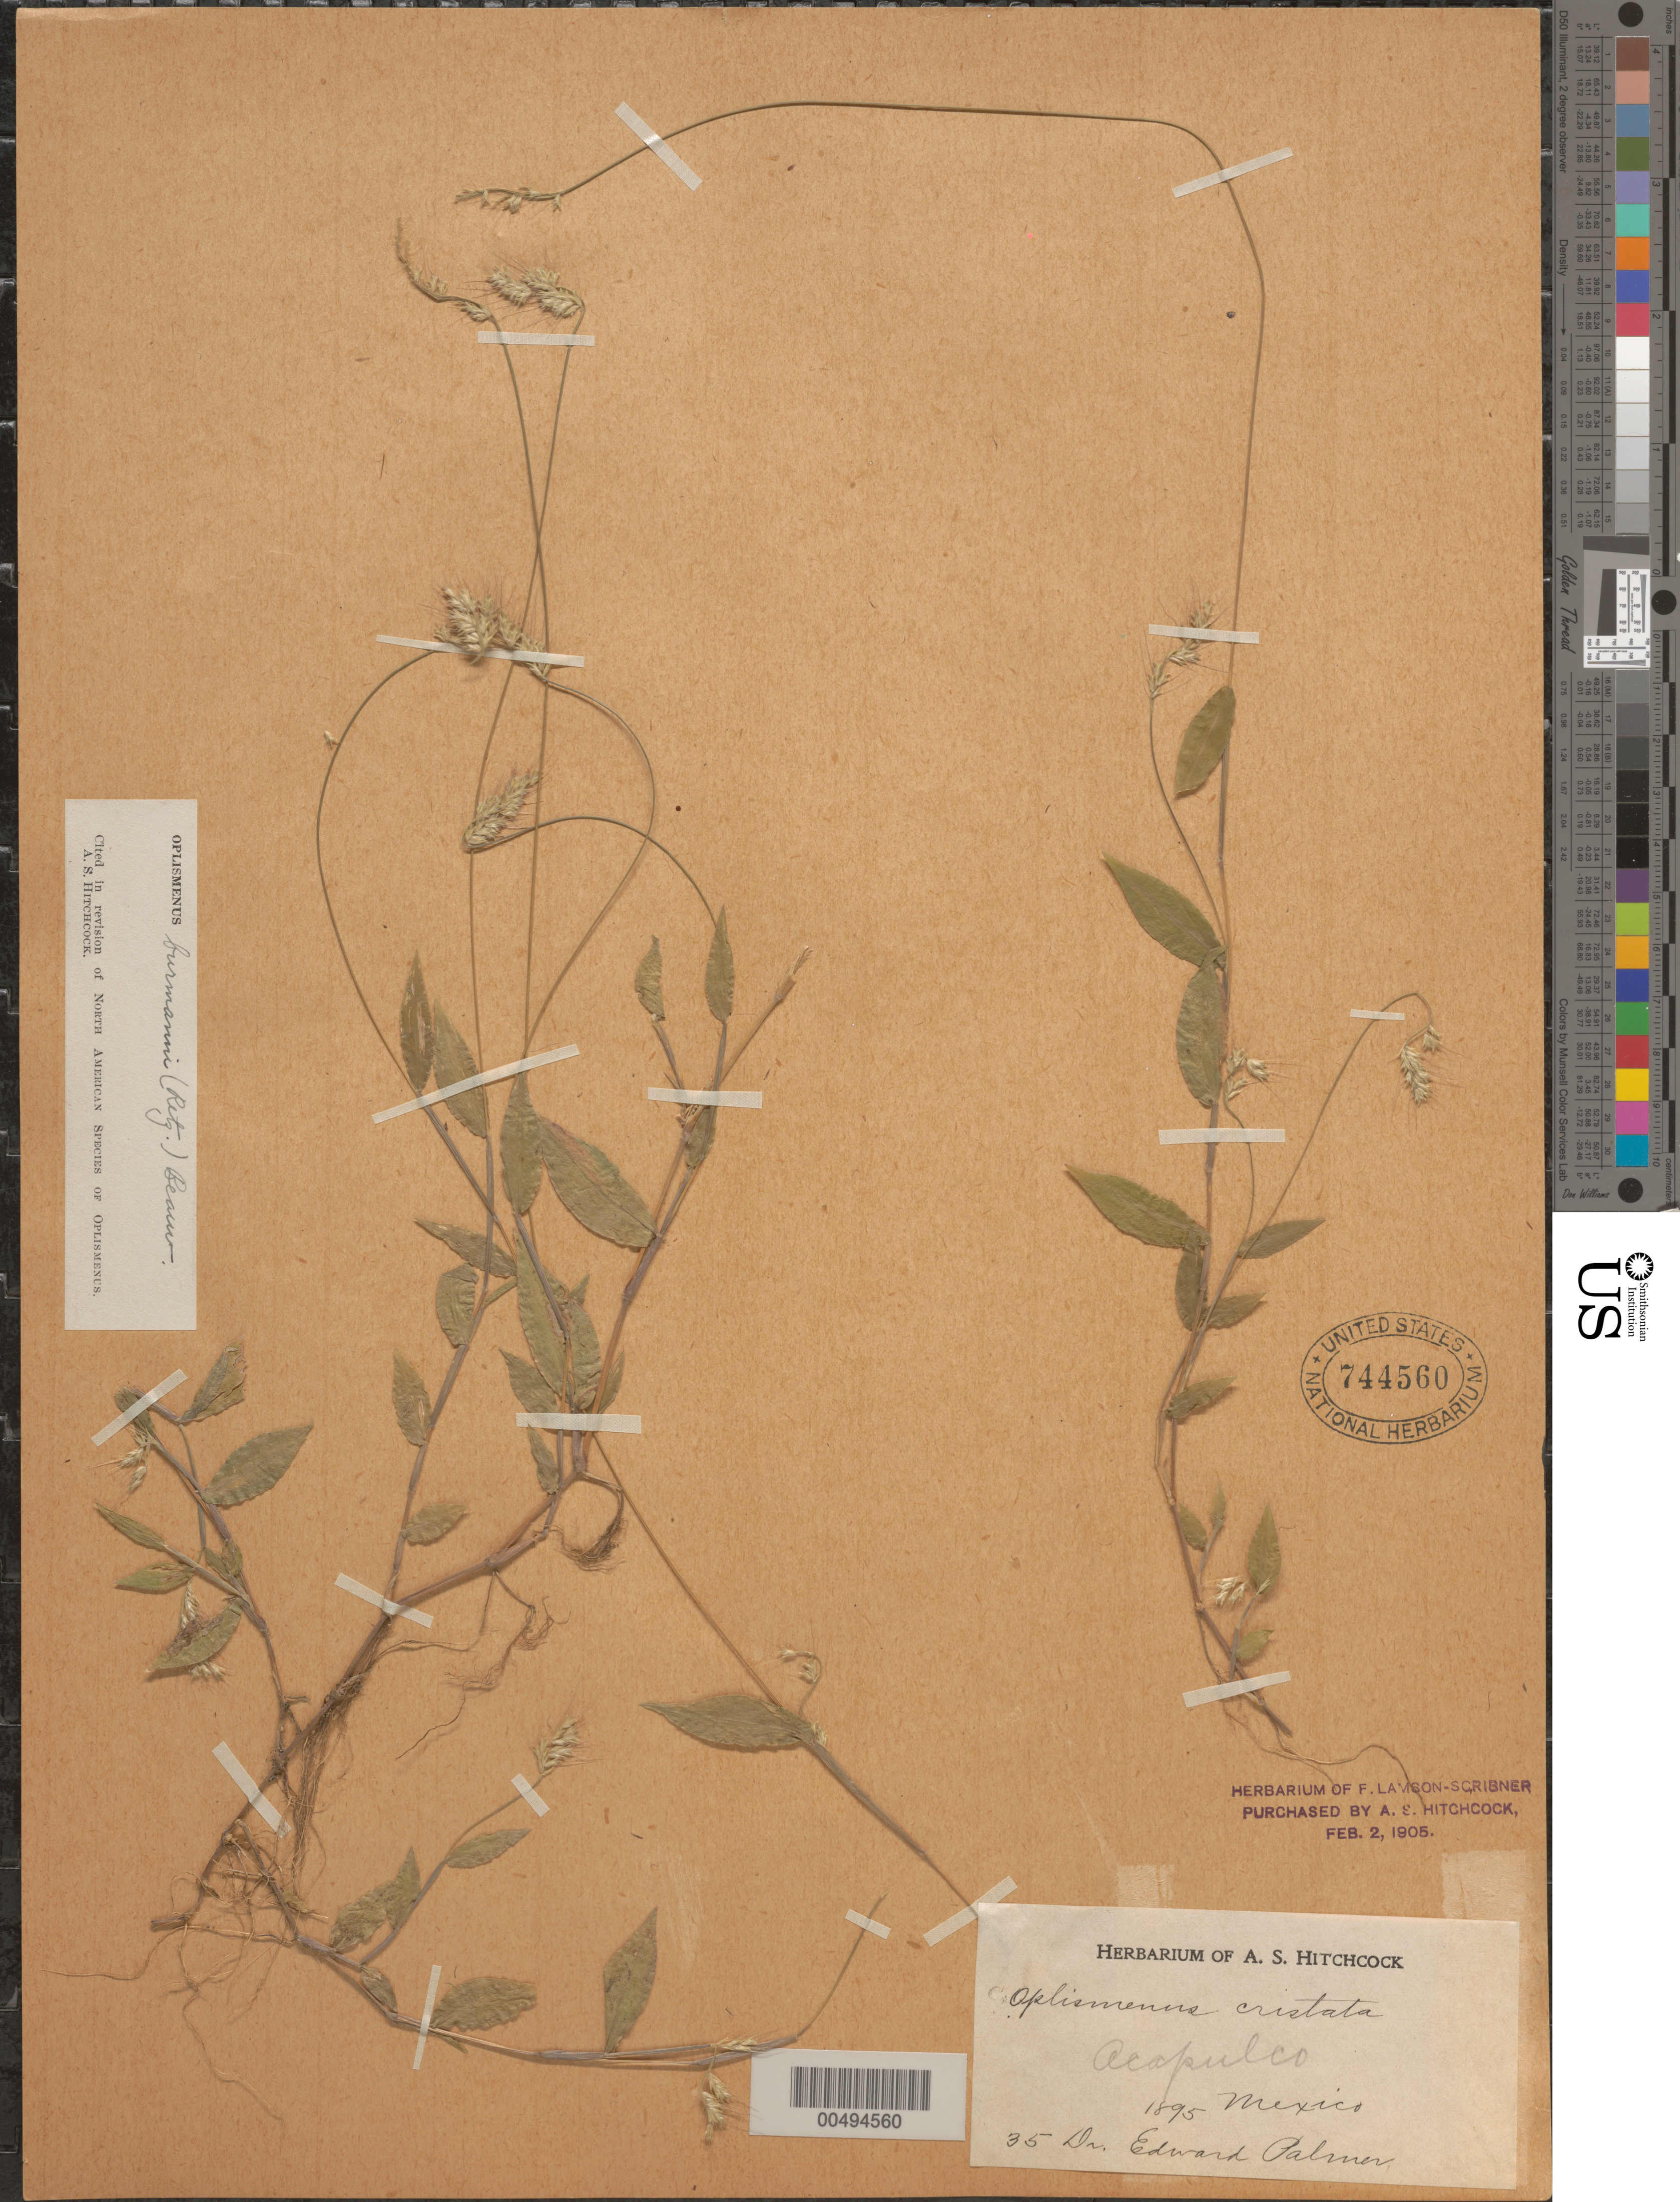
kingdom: Plantae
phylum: Tracheophyta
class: Liliopsida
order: Poales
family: Poaceae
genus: Oplismenus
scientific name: Oplismenus burmannii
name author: (Retz.) P. Beauv.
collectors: E. Palmer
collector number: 35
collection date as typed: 1895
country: Mexico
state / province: Guerrero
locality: Acapulco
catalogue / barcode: US 744560